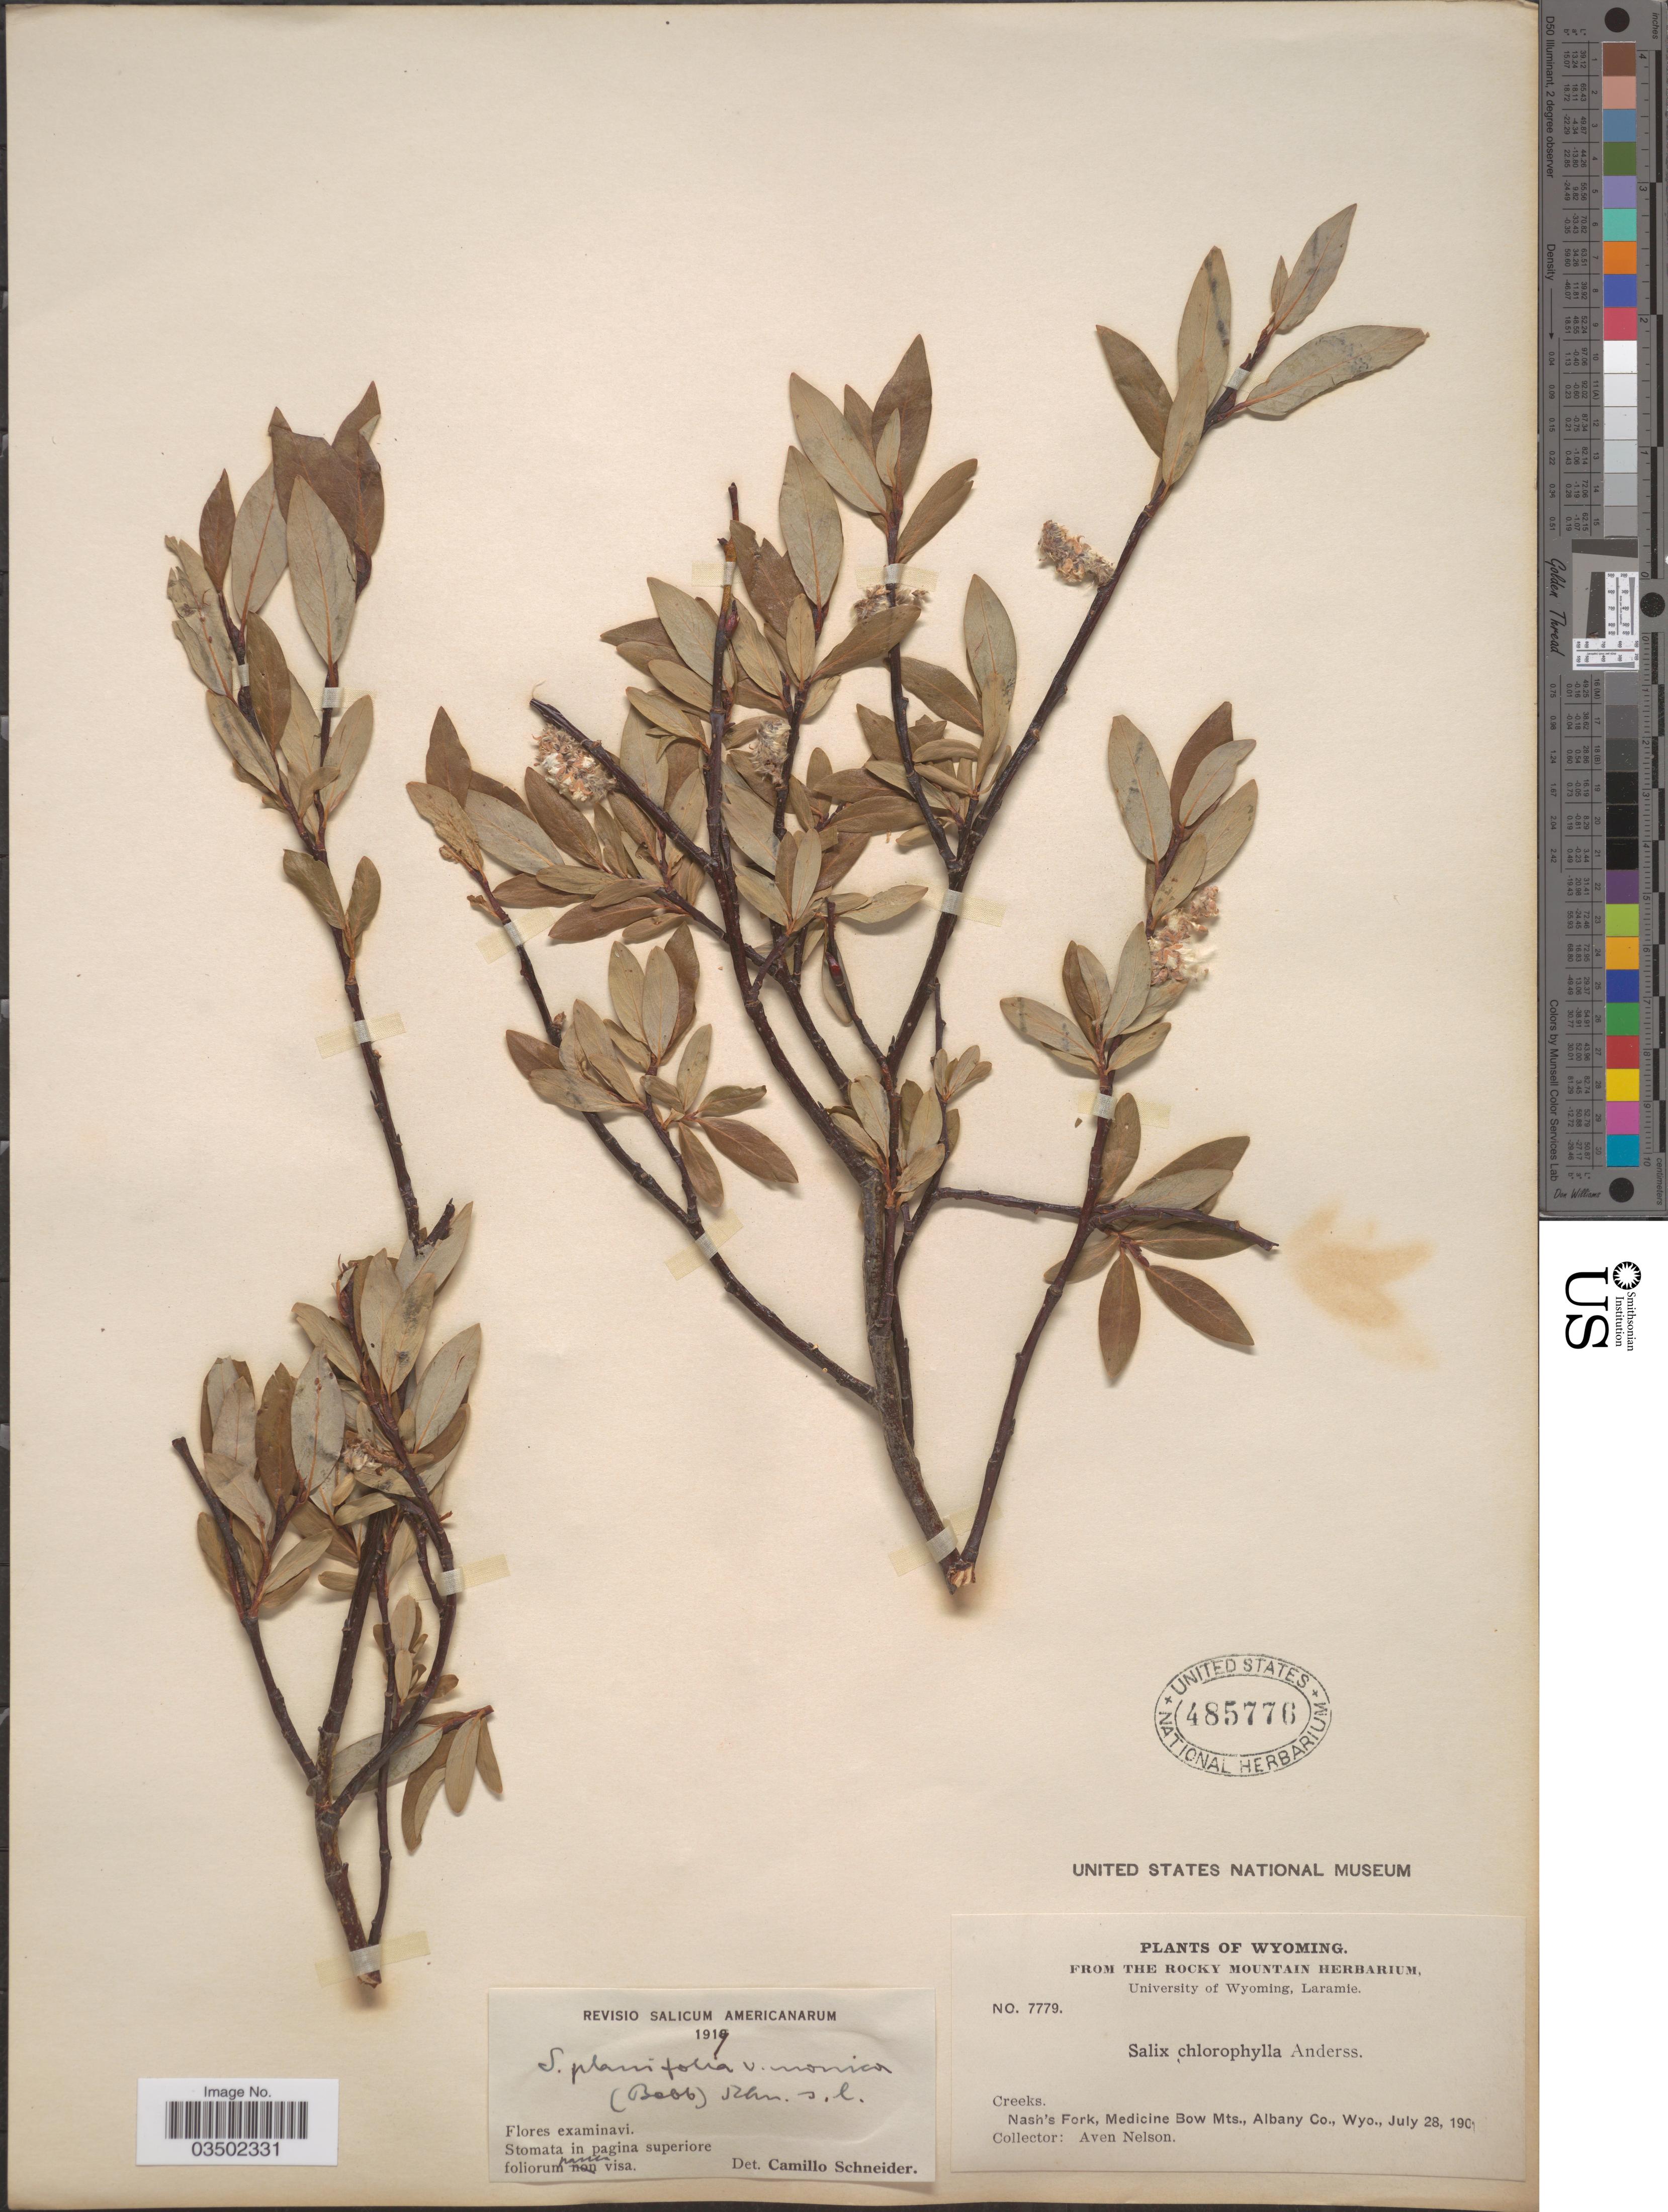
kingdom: Plantae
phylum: Tracheophyta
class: Magnoliopsida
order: Malpighiales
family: Salicaceae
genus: Salix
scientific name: Salix planifolia var. monica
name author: (Bebb) C.K. Schneid.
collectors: A. Nelson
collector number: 7779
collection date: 1901-07-28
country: United States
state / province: Wyoming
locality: Creeks. Nash's Fork, Medicine Bow Mts., Albany Co.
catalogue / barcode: US 485776